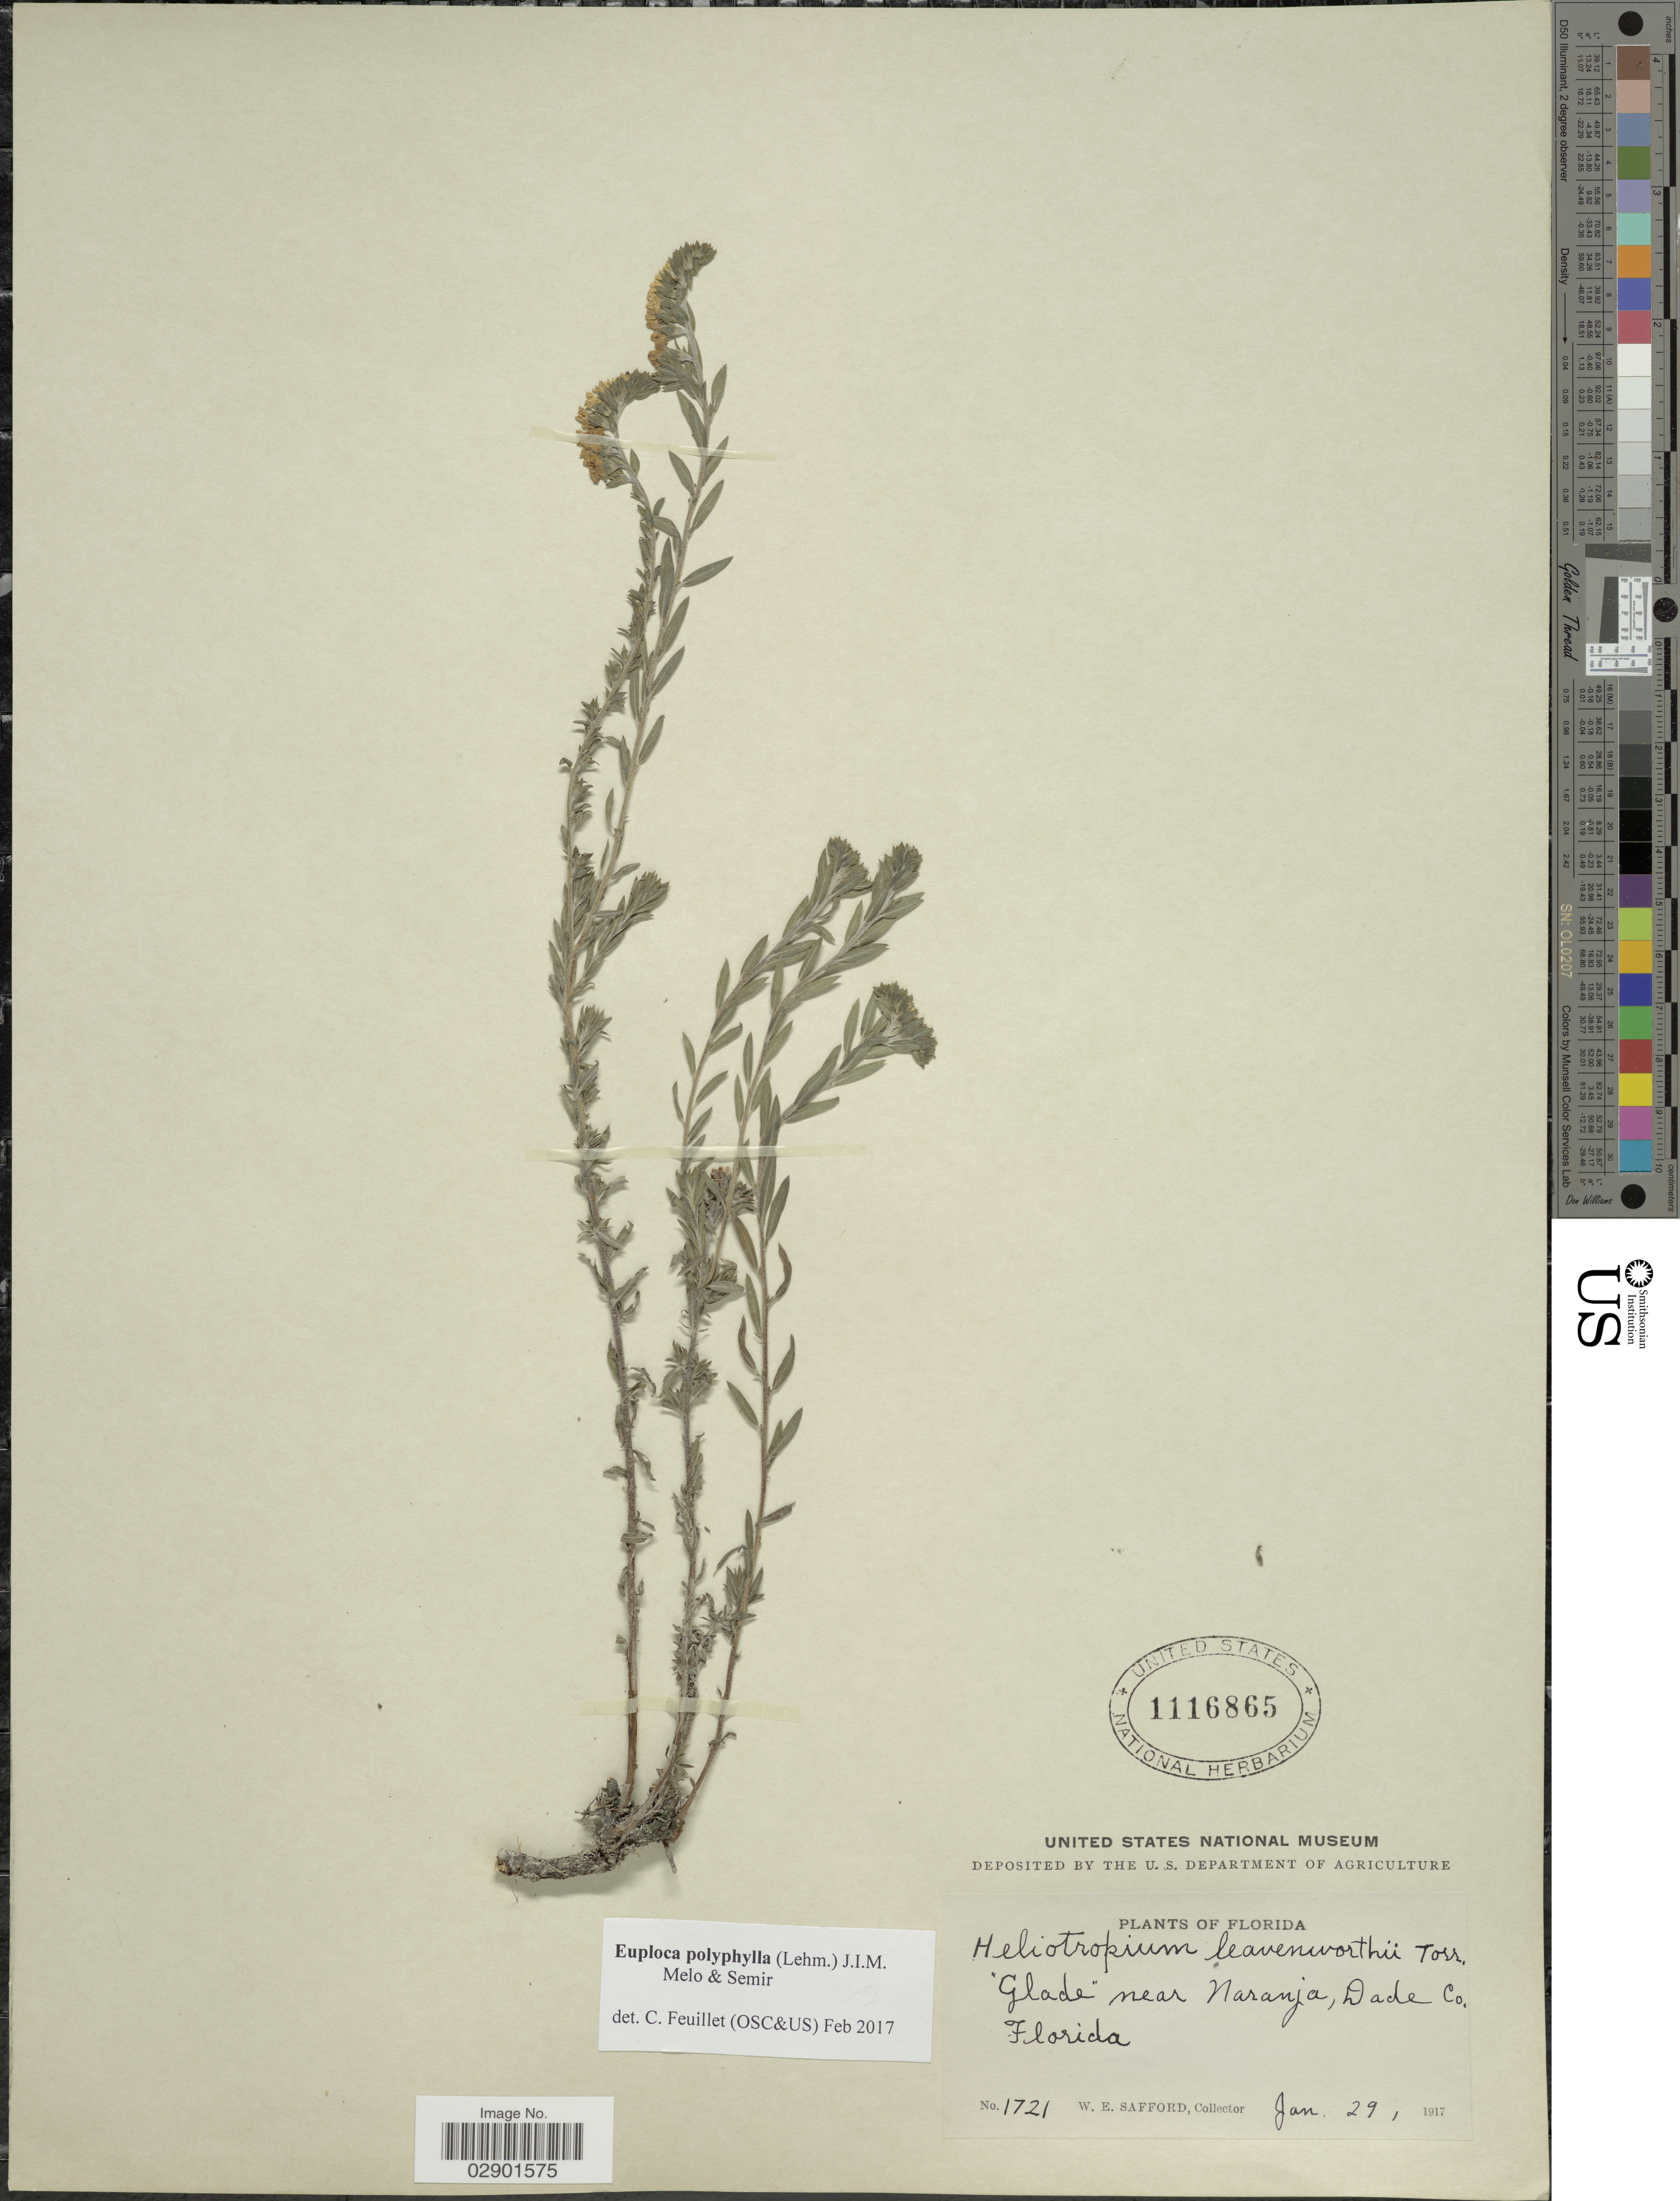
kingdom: Plantae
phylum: Tracheophyta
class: Magnoliopsida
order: Boraginales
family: Heliotropiaceae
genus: Euploca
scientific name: Euploca polyphylla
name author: (Lehm.) J.I.M. Melo & Semir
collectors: W. E. Safford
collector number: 1721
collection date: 1917-01-29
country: United States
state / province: Florida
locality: Glade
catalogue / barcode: US 1116865